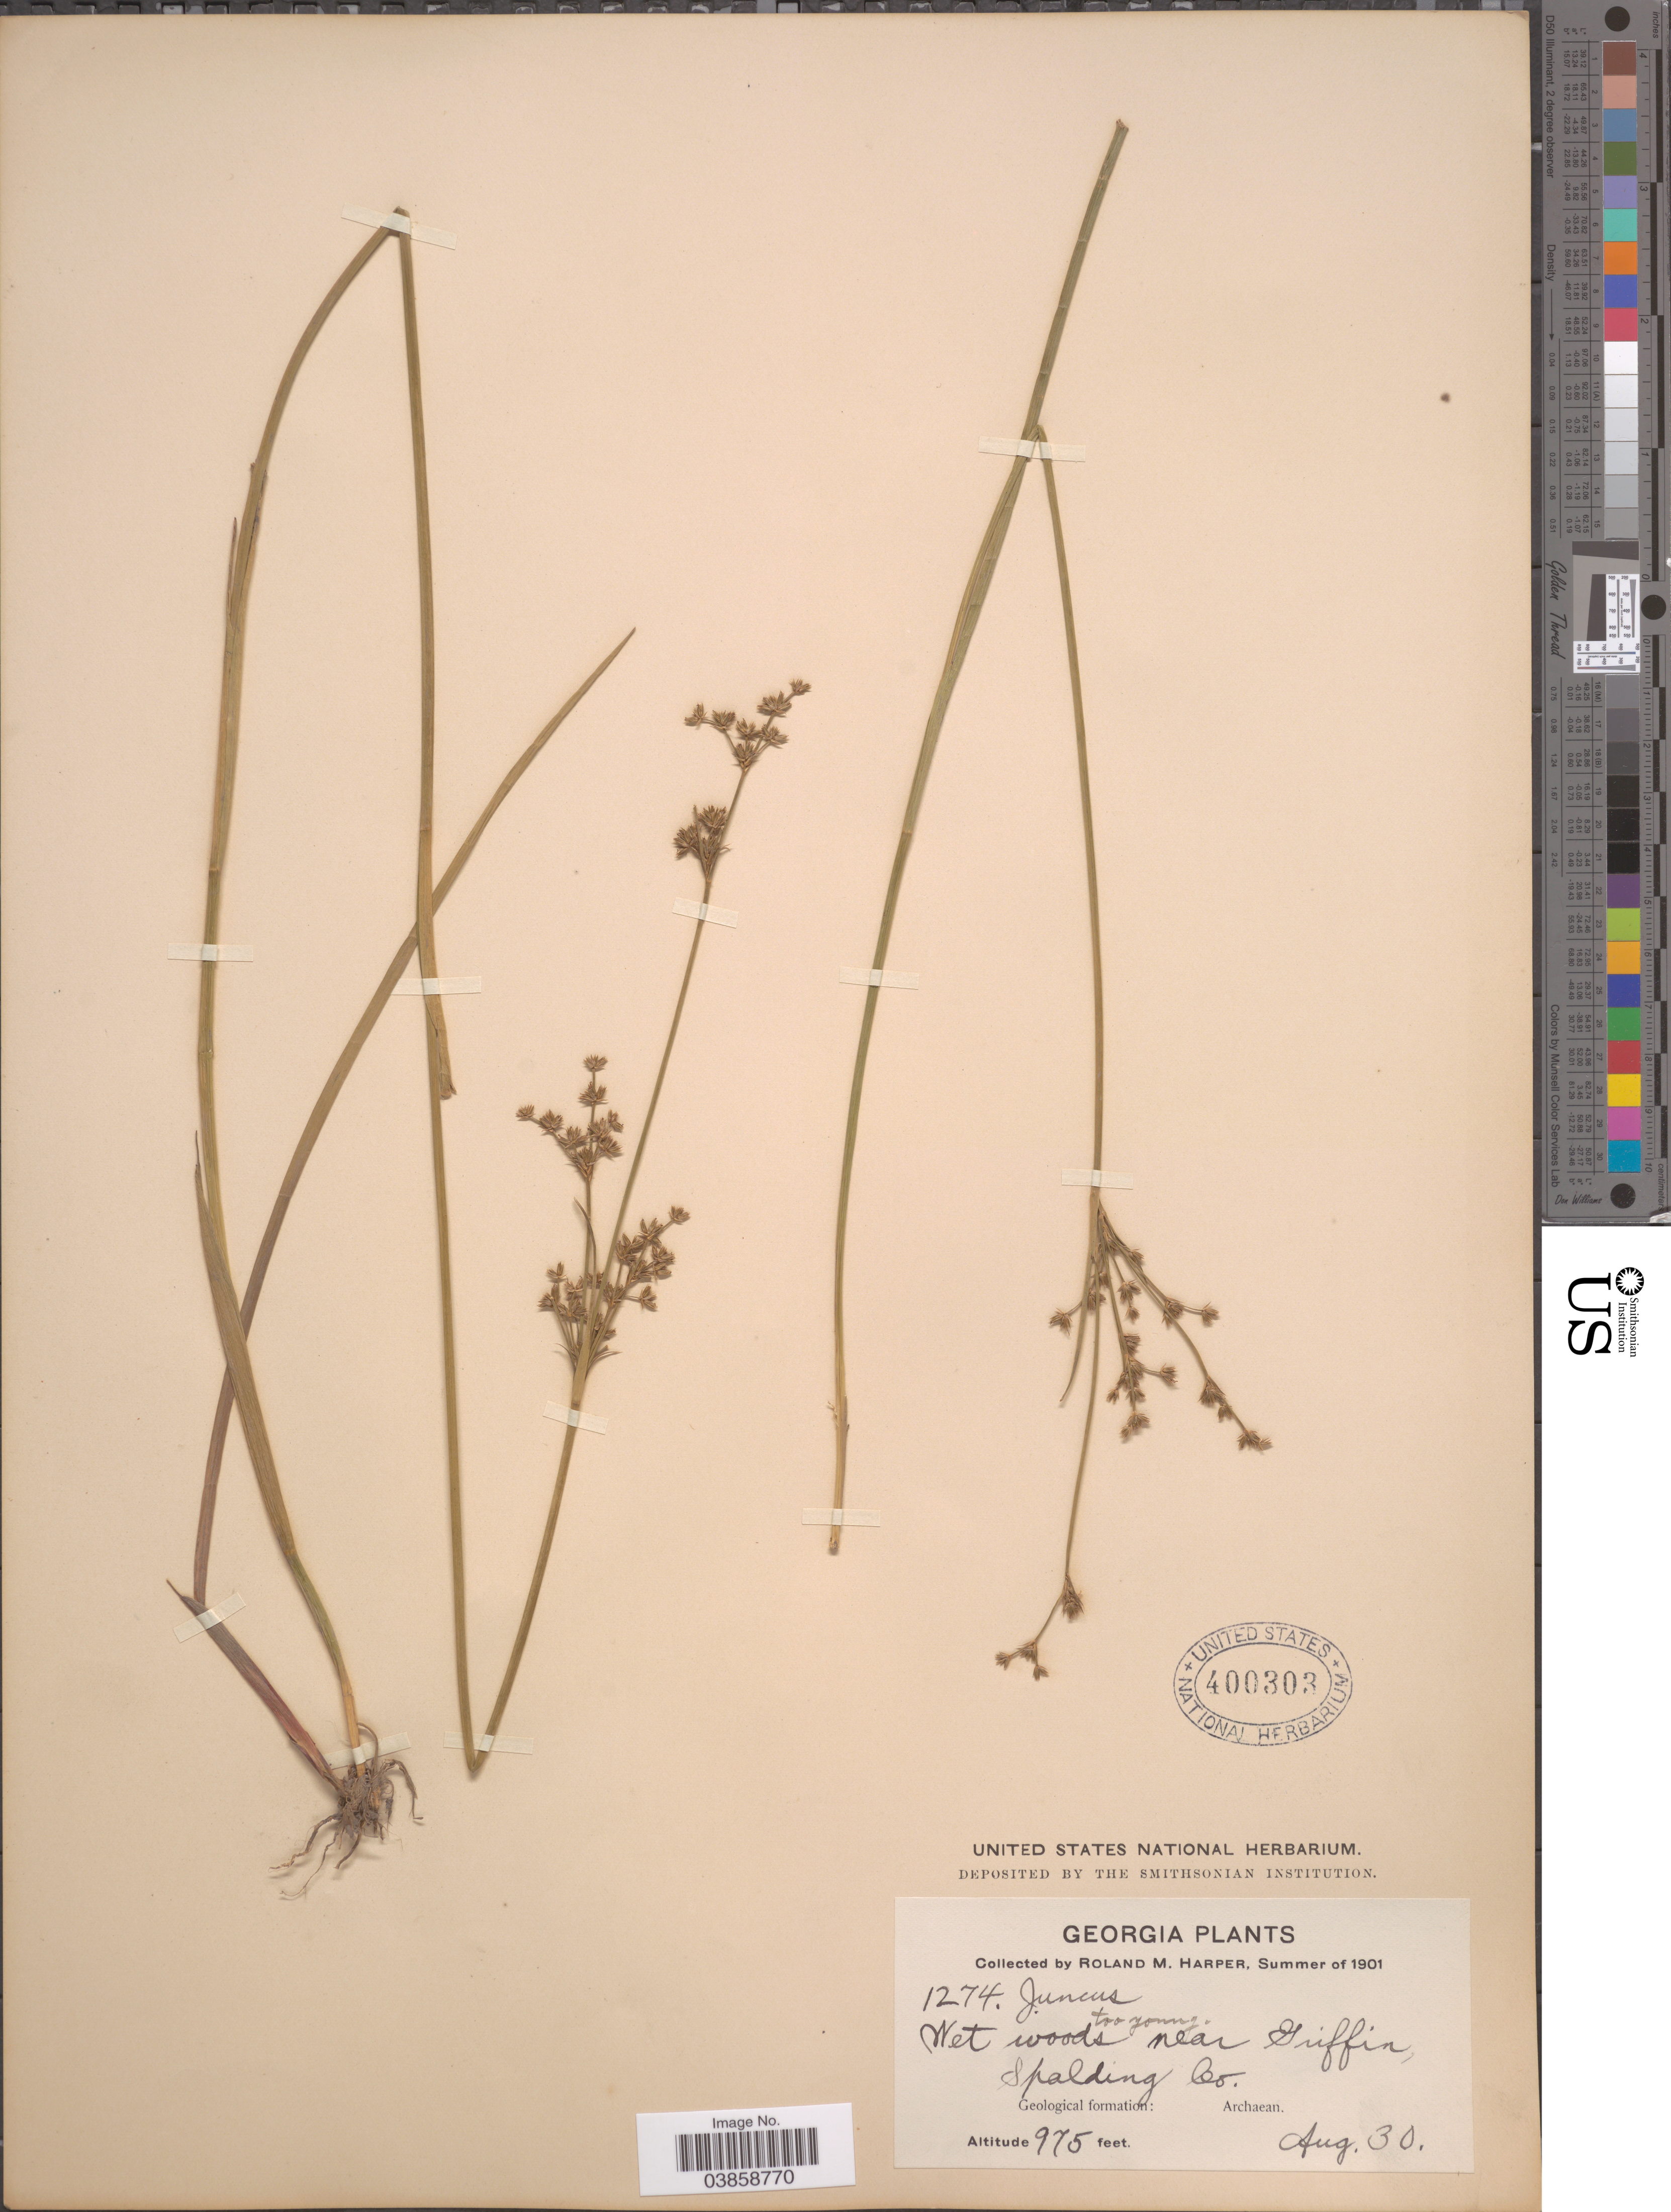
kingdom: Plantae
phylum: Tracheophyta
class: Liliopsida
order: Poales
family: Juncaceae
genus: Juncus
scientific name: Juncus sp.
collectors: R. M. Harper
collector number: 1274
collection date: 1901-08-30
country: United States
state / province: Georgia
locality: Near Griffin, Spalding Co.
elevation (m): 297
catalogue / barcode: US 400303